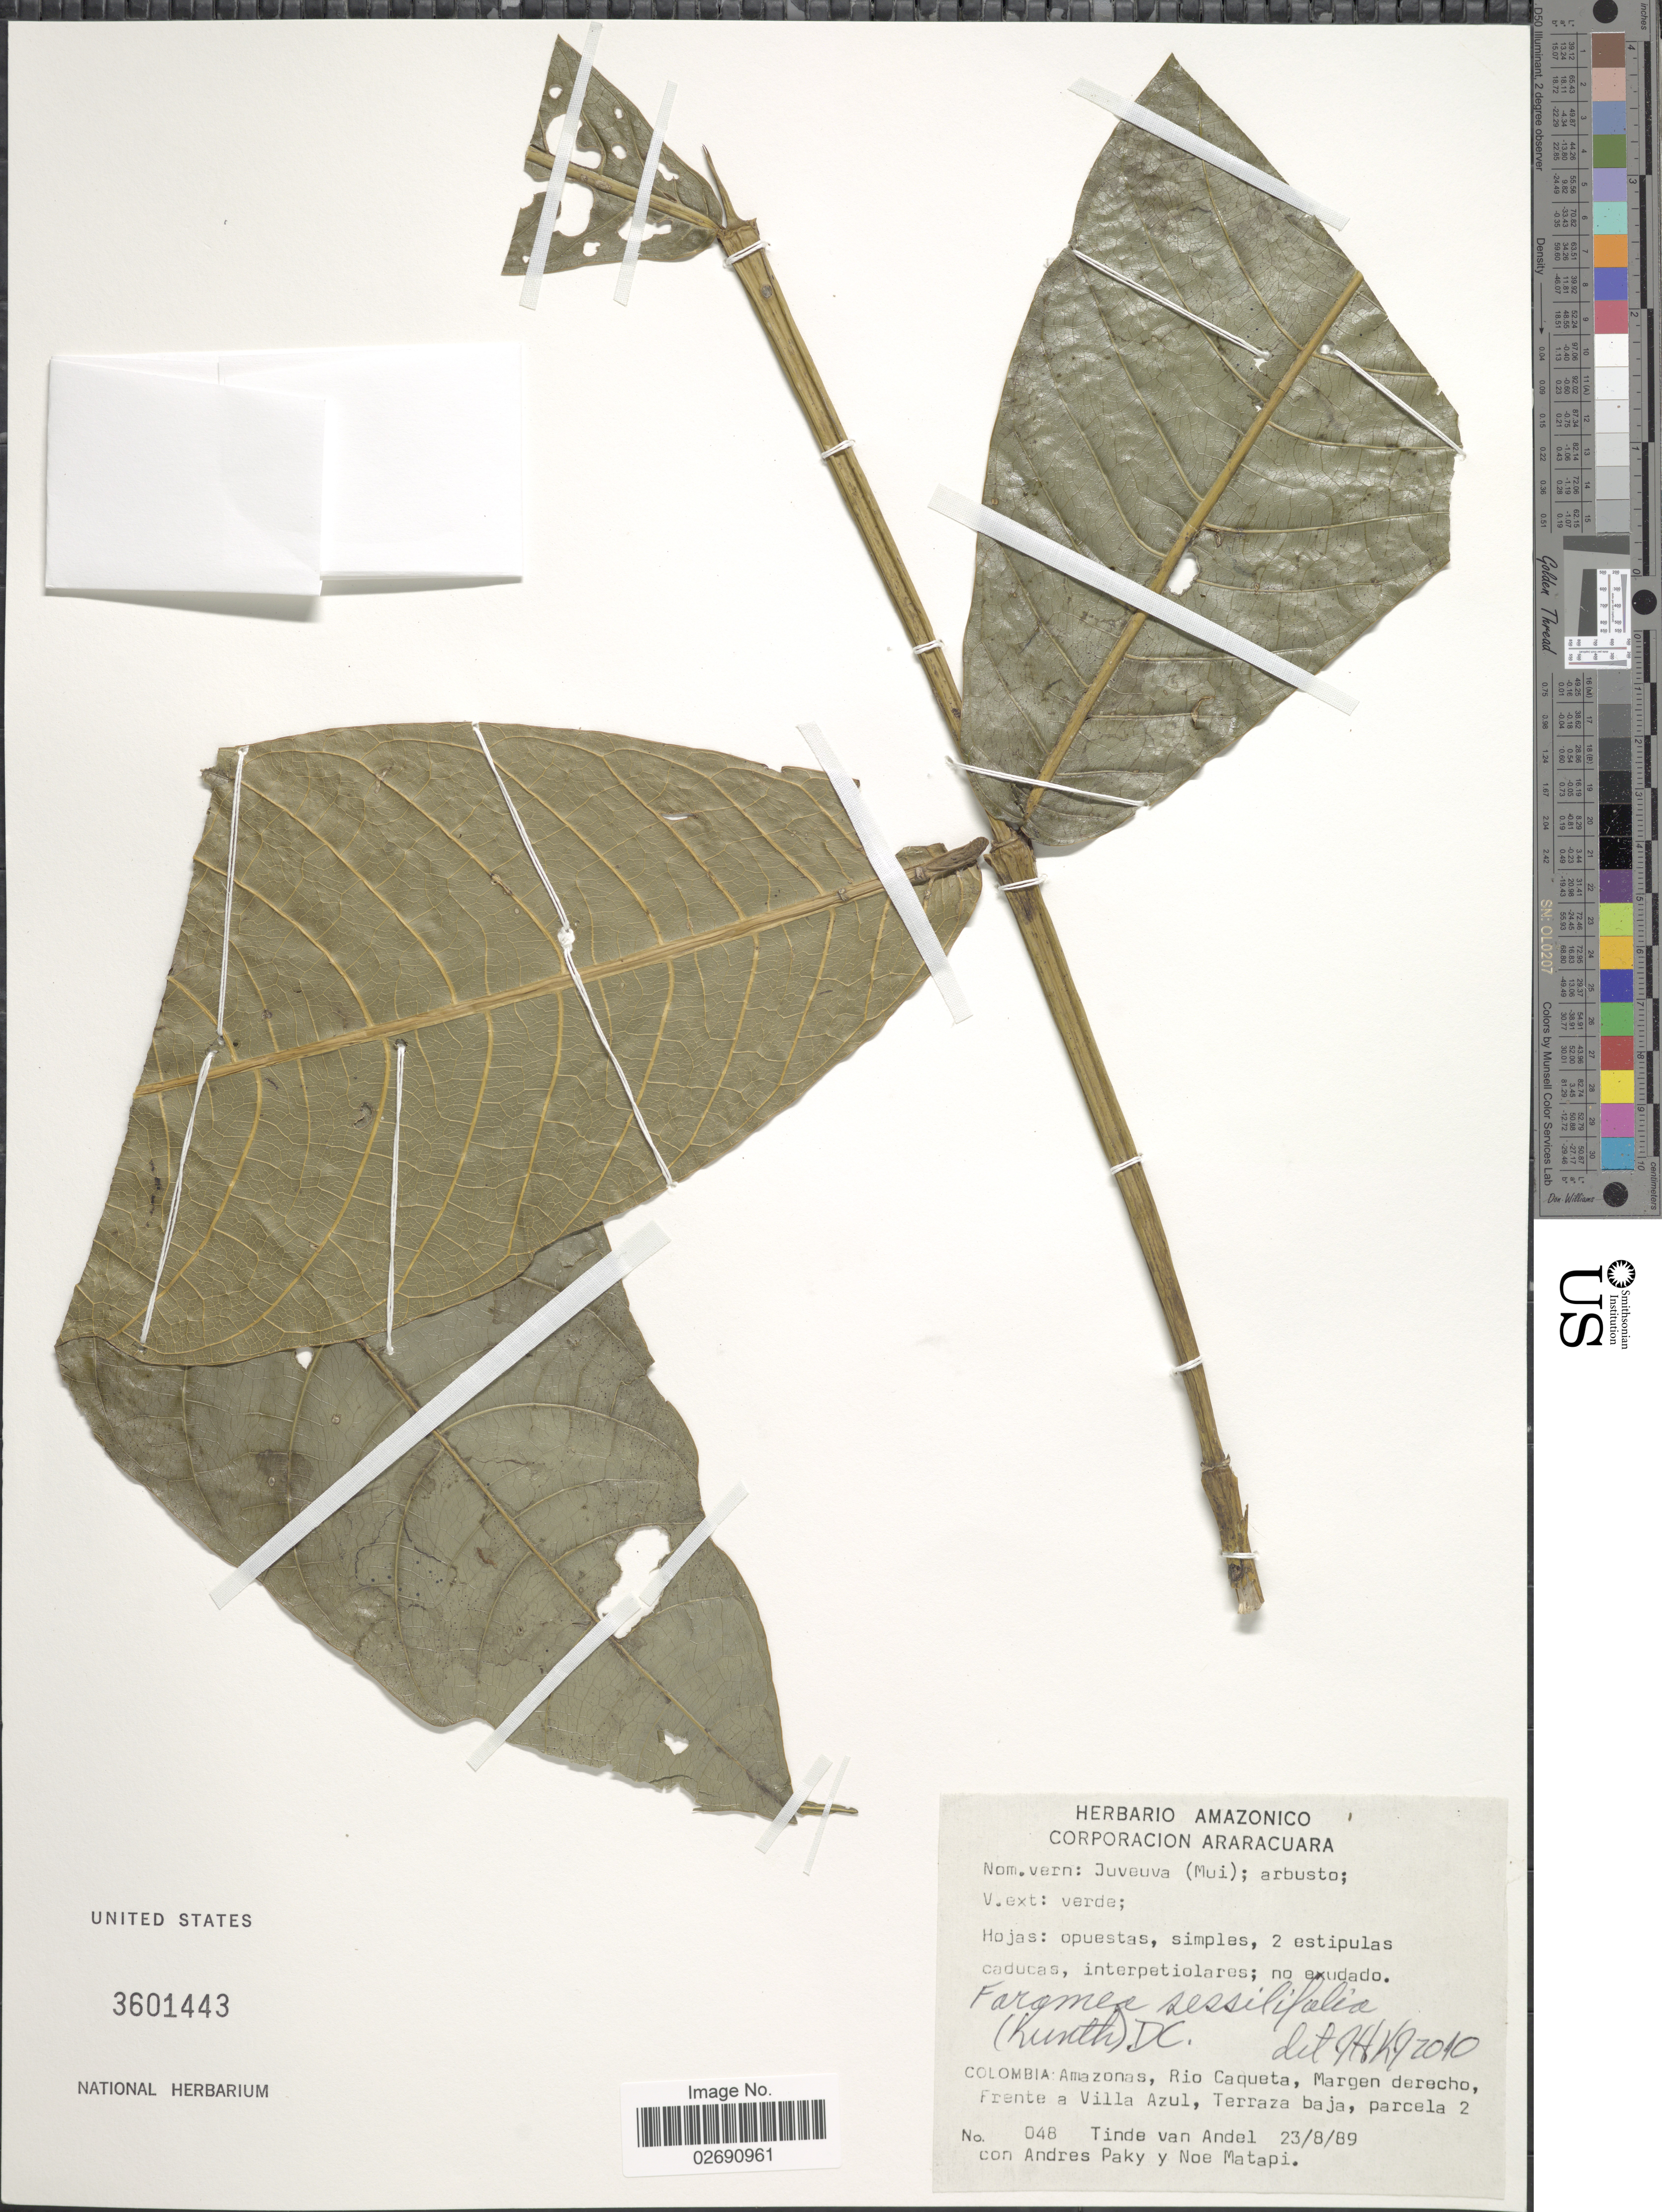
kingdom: Plantae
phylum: Tracheophyta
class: Magnoliopsida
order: Gentianales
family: Rubiaceae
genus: Faramea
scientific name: Faramea sessilifolia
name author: (Kunth) DC.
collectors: T. R. van Andel, A. Paky & N. Matapi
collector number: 048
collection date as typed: Transcribed d/m/y: 23/8/89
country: Colombia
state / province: Amazônas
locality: Rio Caqueta, Margen derecho, frente a Villa Azul, Terraza baja, parcela 2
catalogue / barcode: US 3601443